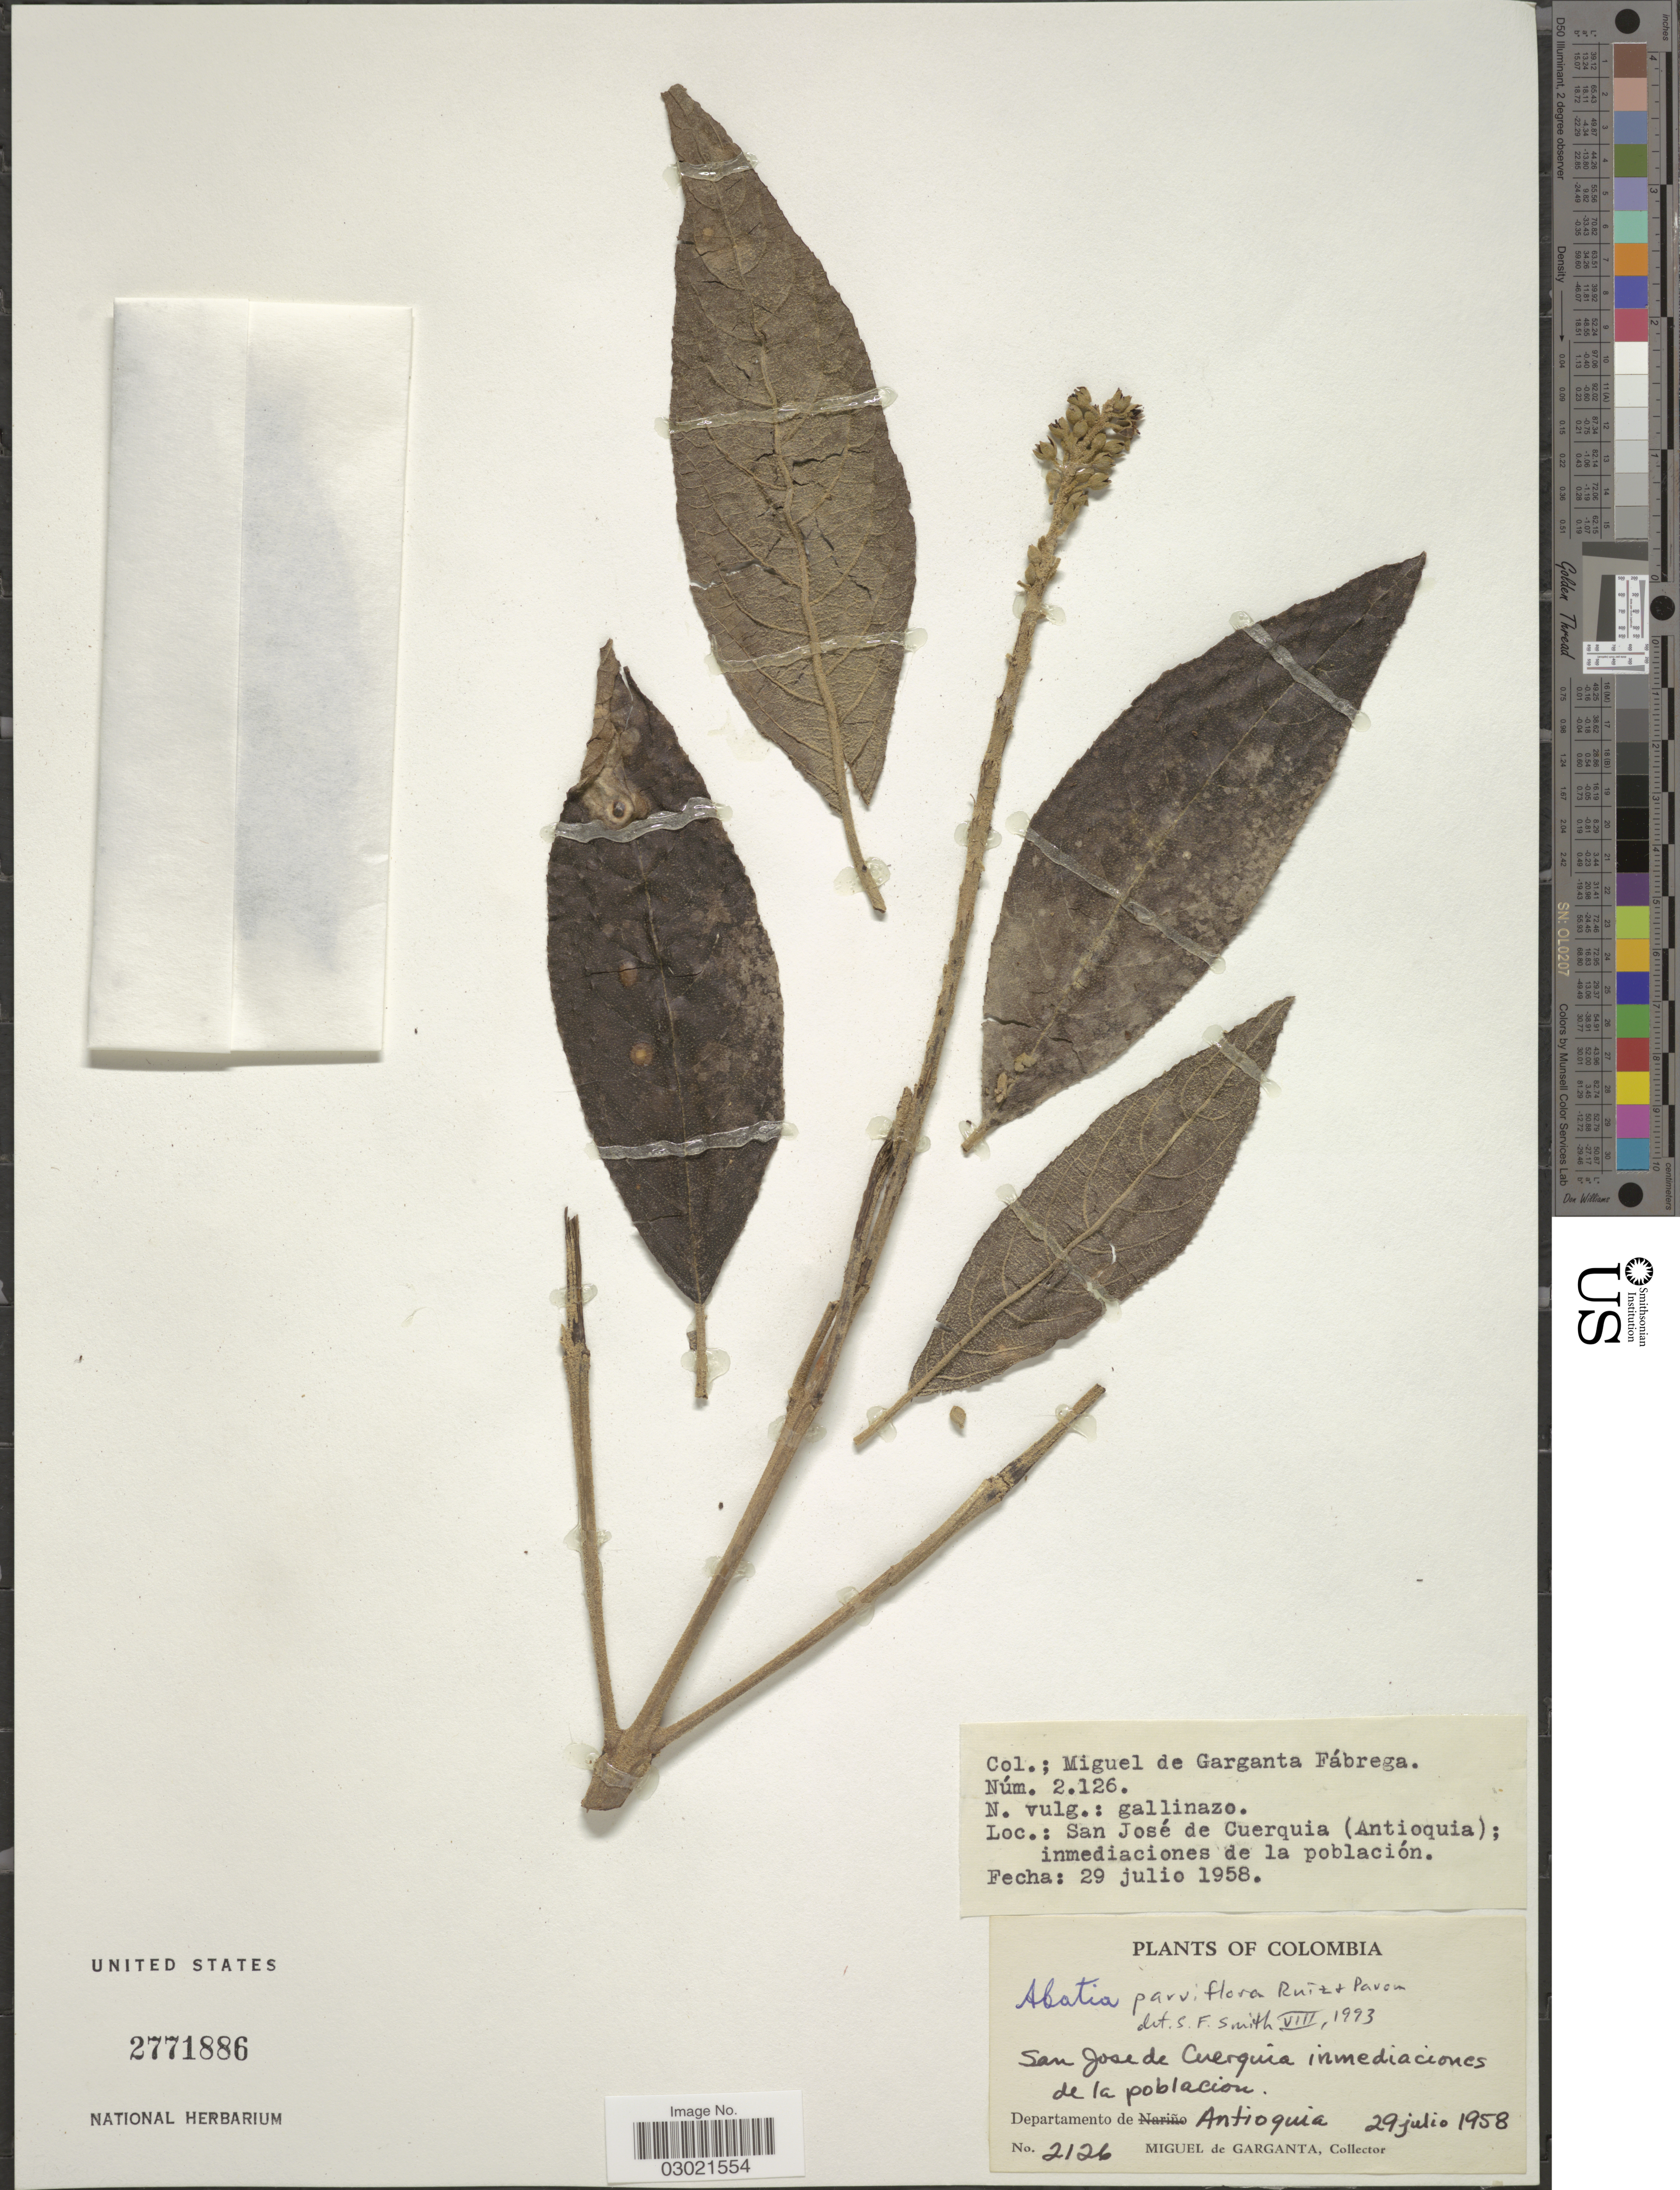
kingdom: Plantae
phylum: Tracheophyta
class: Magnoliopsida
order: Malpighiales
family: Salicaceae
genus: Abatia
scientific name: Abatia parviflora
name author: Ruiz & Pav.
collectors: M. Garganta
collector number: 2126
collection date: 1958-07-29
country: Colombia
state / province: Antioquia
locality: San Jose de Cuerquia inmediaciones de la poblacion. Departamento de Antioquia.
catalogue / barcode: US 2771886